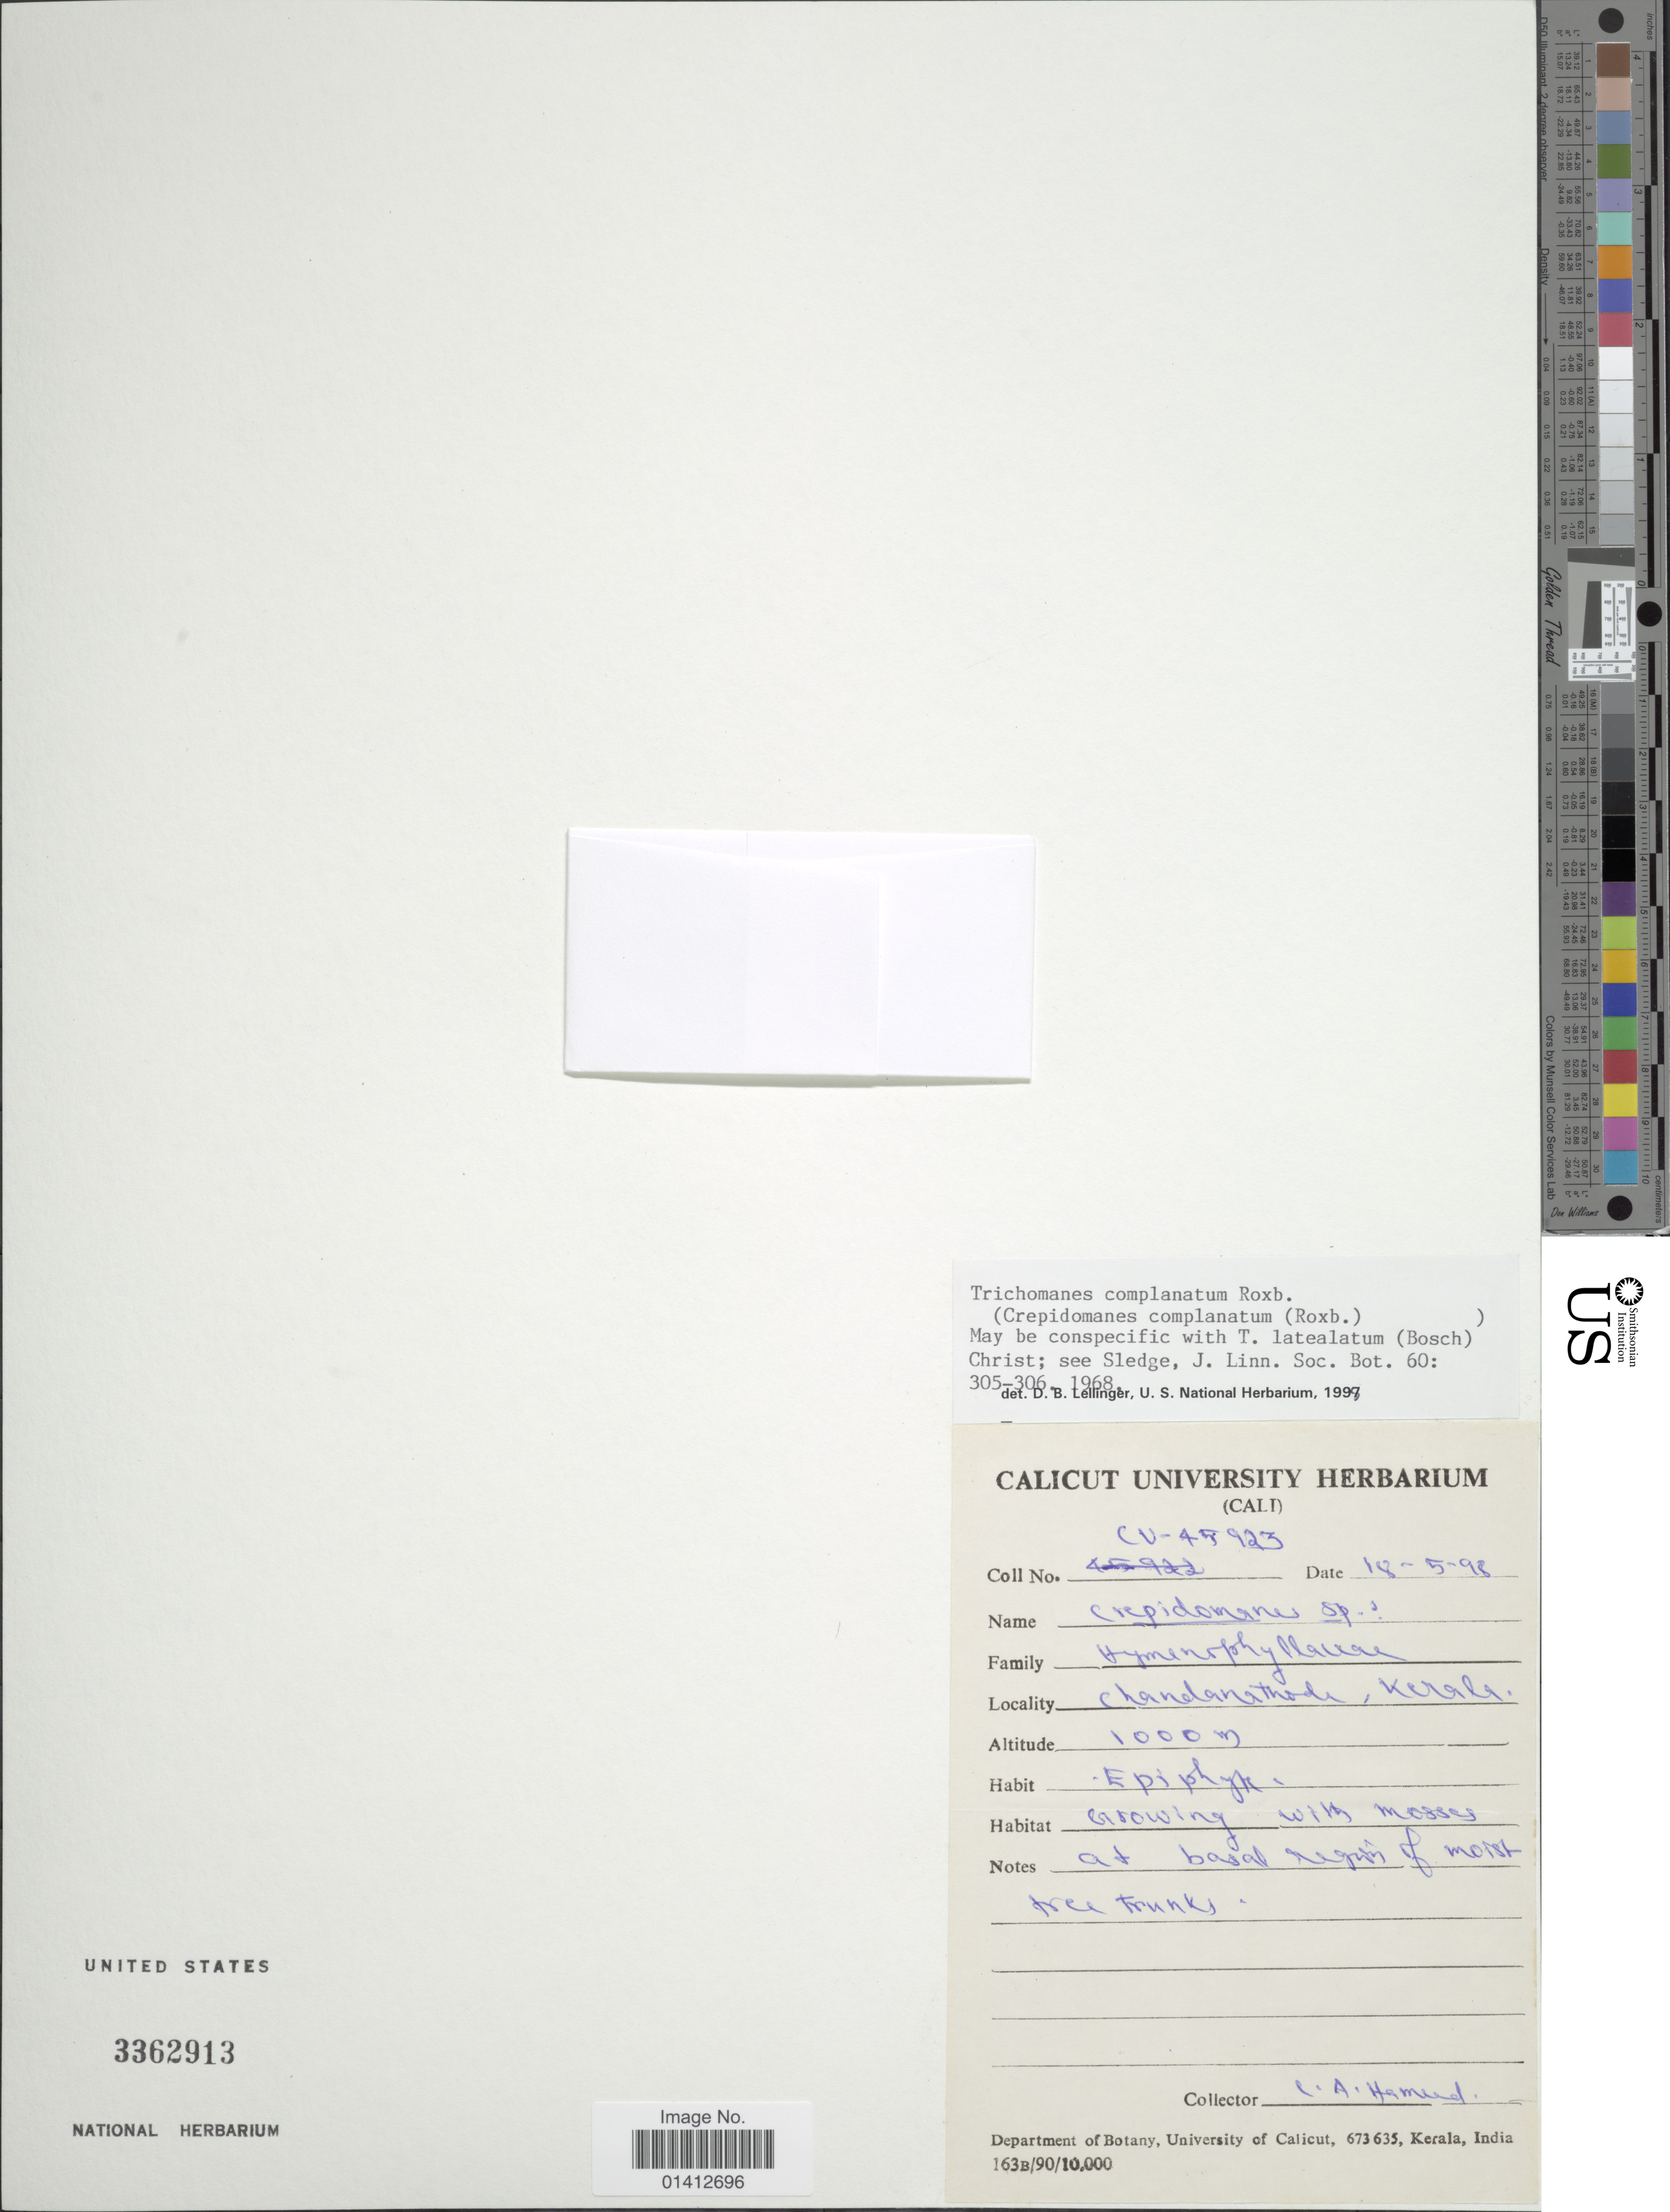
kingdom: Plantae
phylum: Tracheophyta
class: Polypodiopsida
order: Hymenophyllales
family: Hymenophyllaceae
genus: Crepidomanes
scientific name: Crepidomanes campanulatum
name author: (Roxb.) Panigrahi & Singh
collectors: C. Hamud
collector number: CV-49923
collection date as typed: Transcribed d/m/y: 18/5/93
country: India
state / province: Kerala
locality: Chandanathode, Kerala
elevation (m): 1000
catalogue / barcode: US 3362913